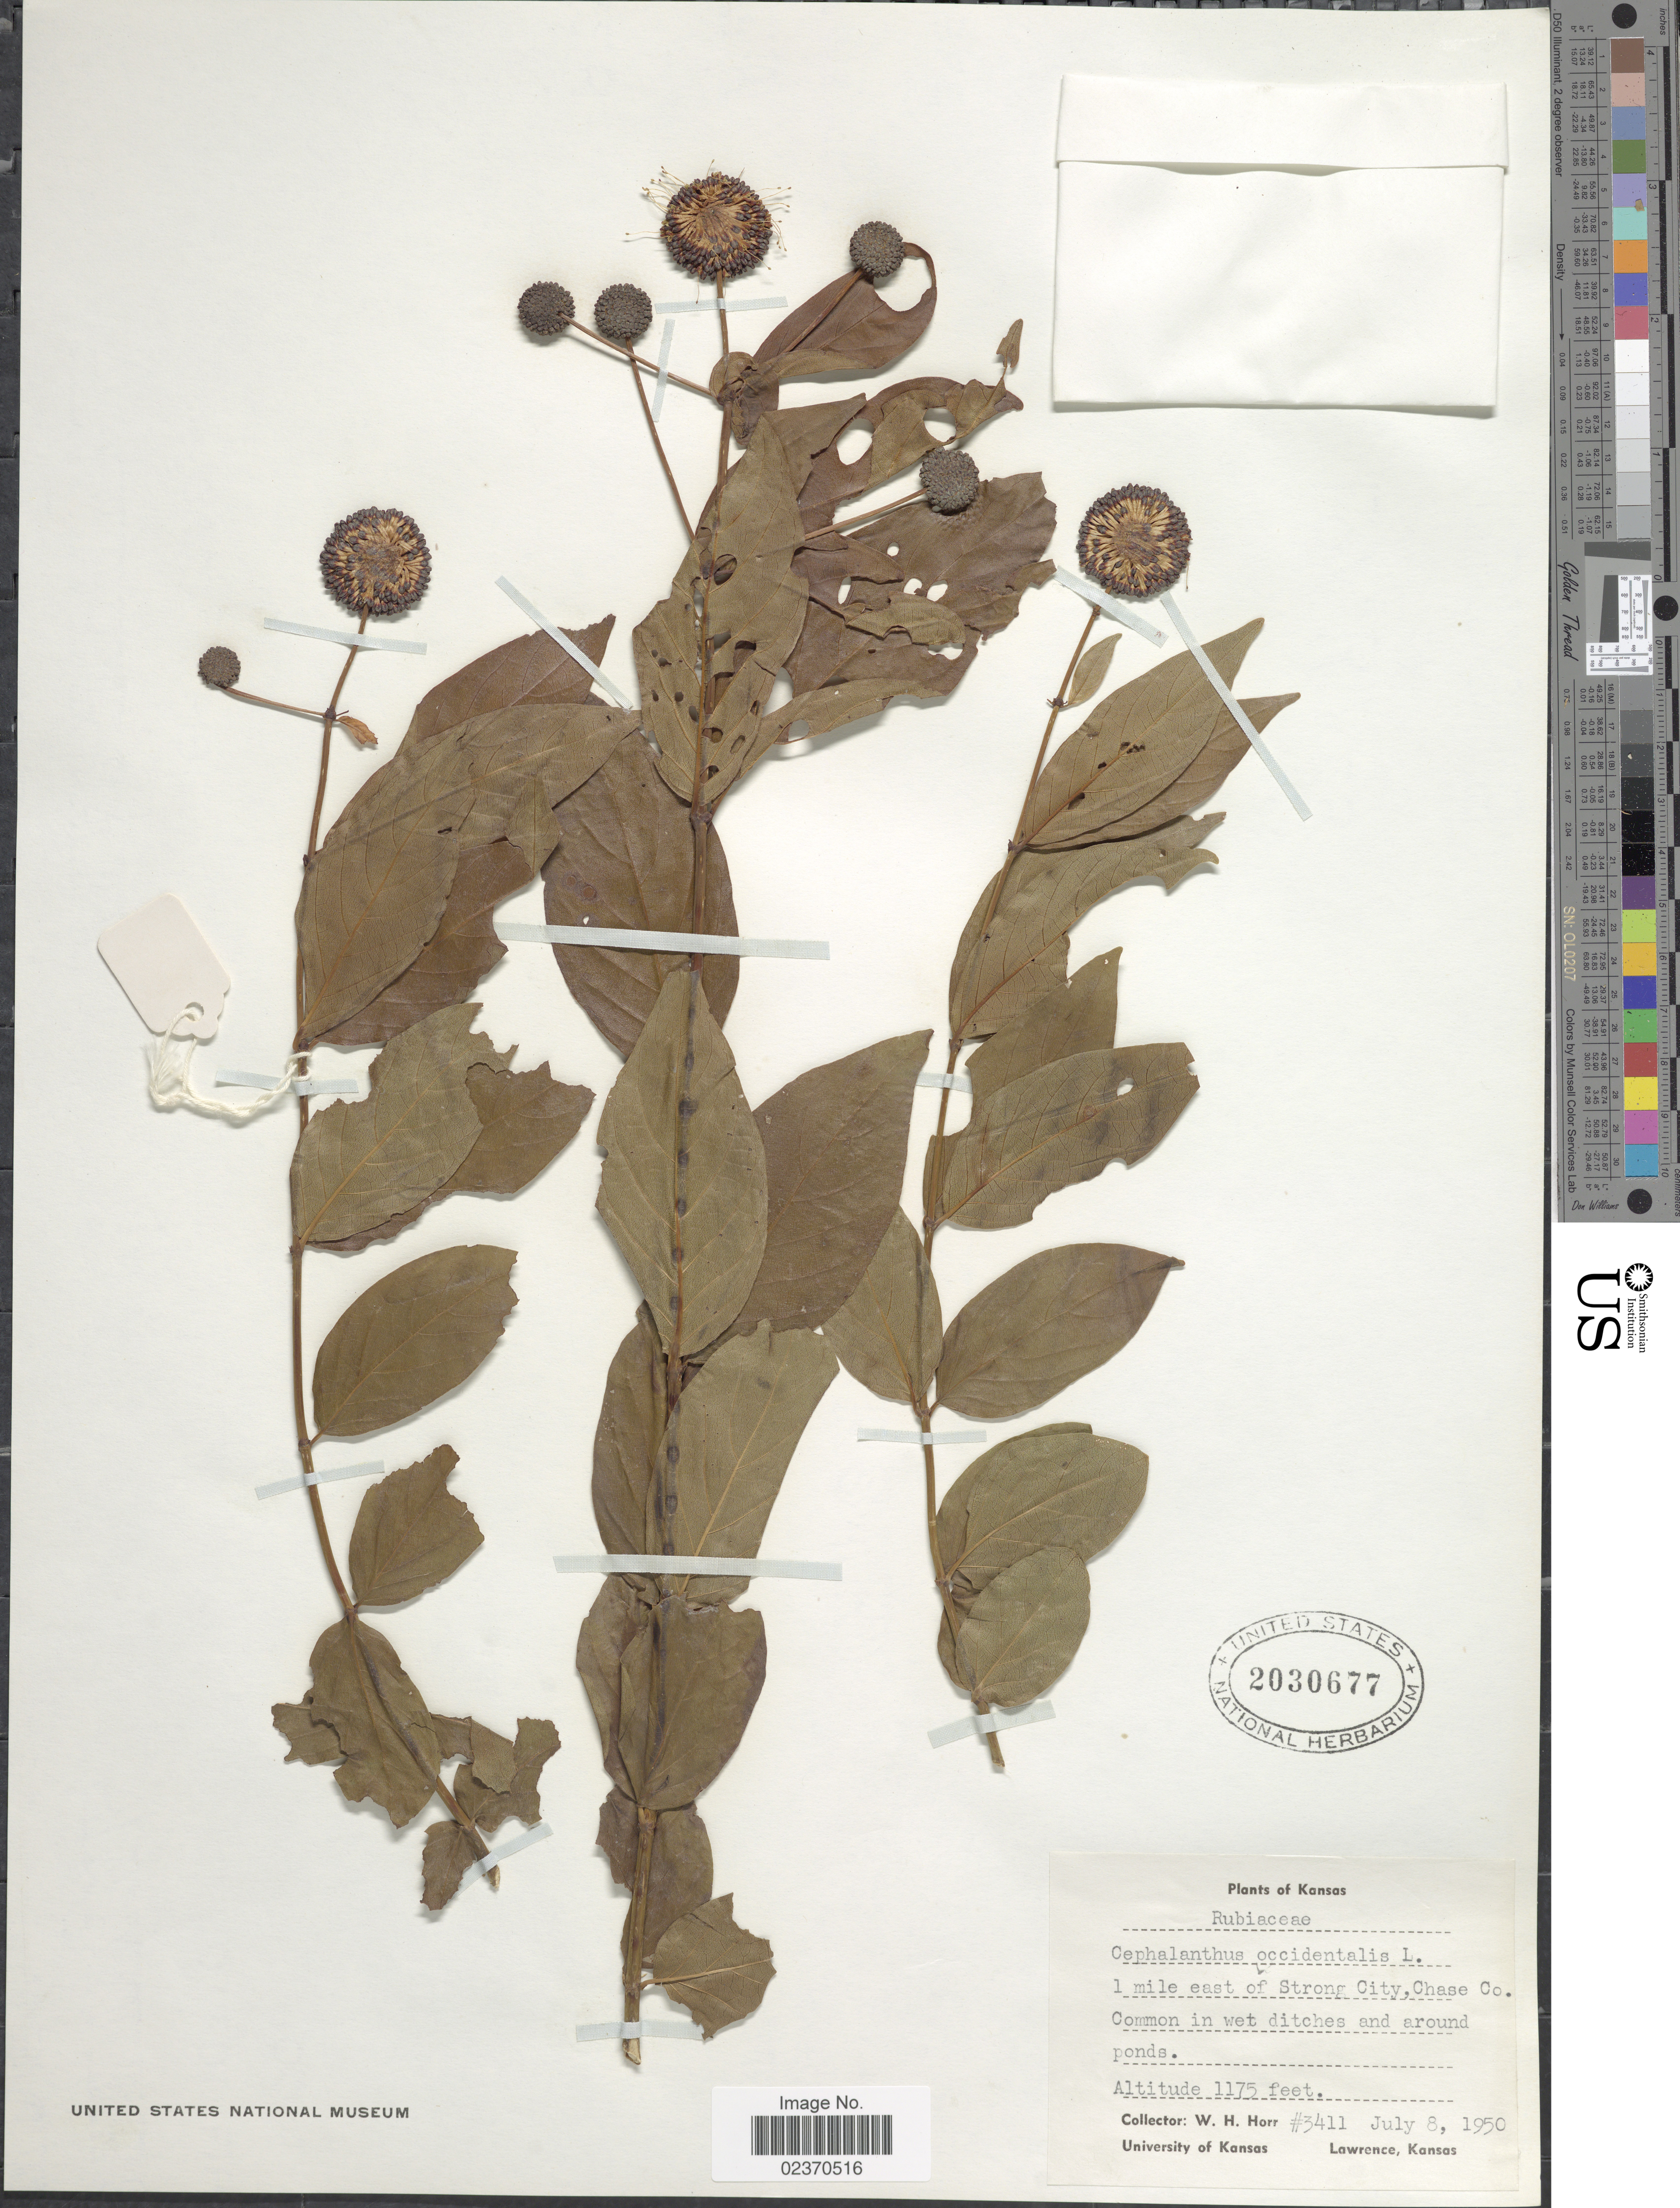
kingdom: Plantae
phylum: Tracheophyta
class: Magnoliopsida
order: Gentianales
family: Rubiaceae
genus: Cephalanthus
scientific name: Cephalanthus occidentalis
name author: L.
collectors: W. H. Horr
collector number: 3411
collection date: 1950-07-08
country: United States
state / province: Kansas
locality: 1 mile east of Strong City, Chase Co.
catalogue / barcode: US 2030677